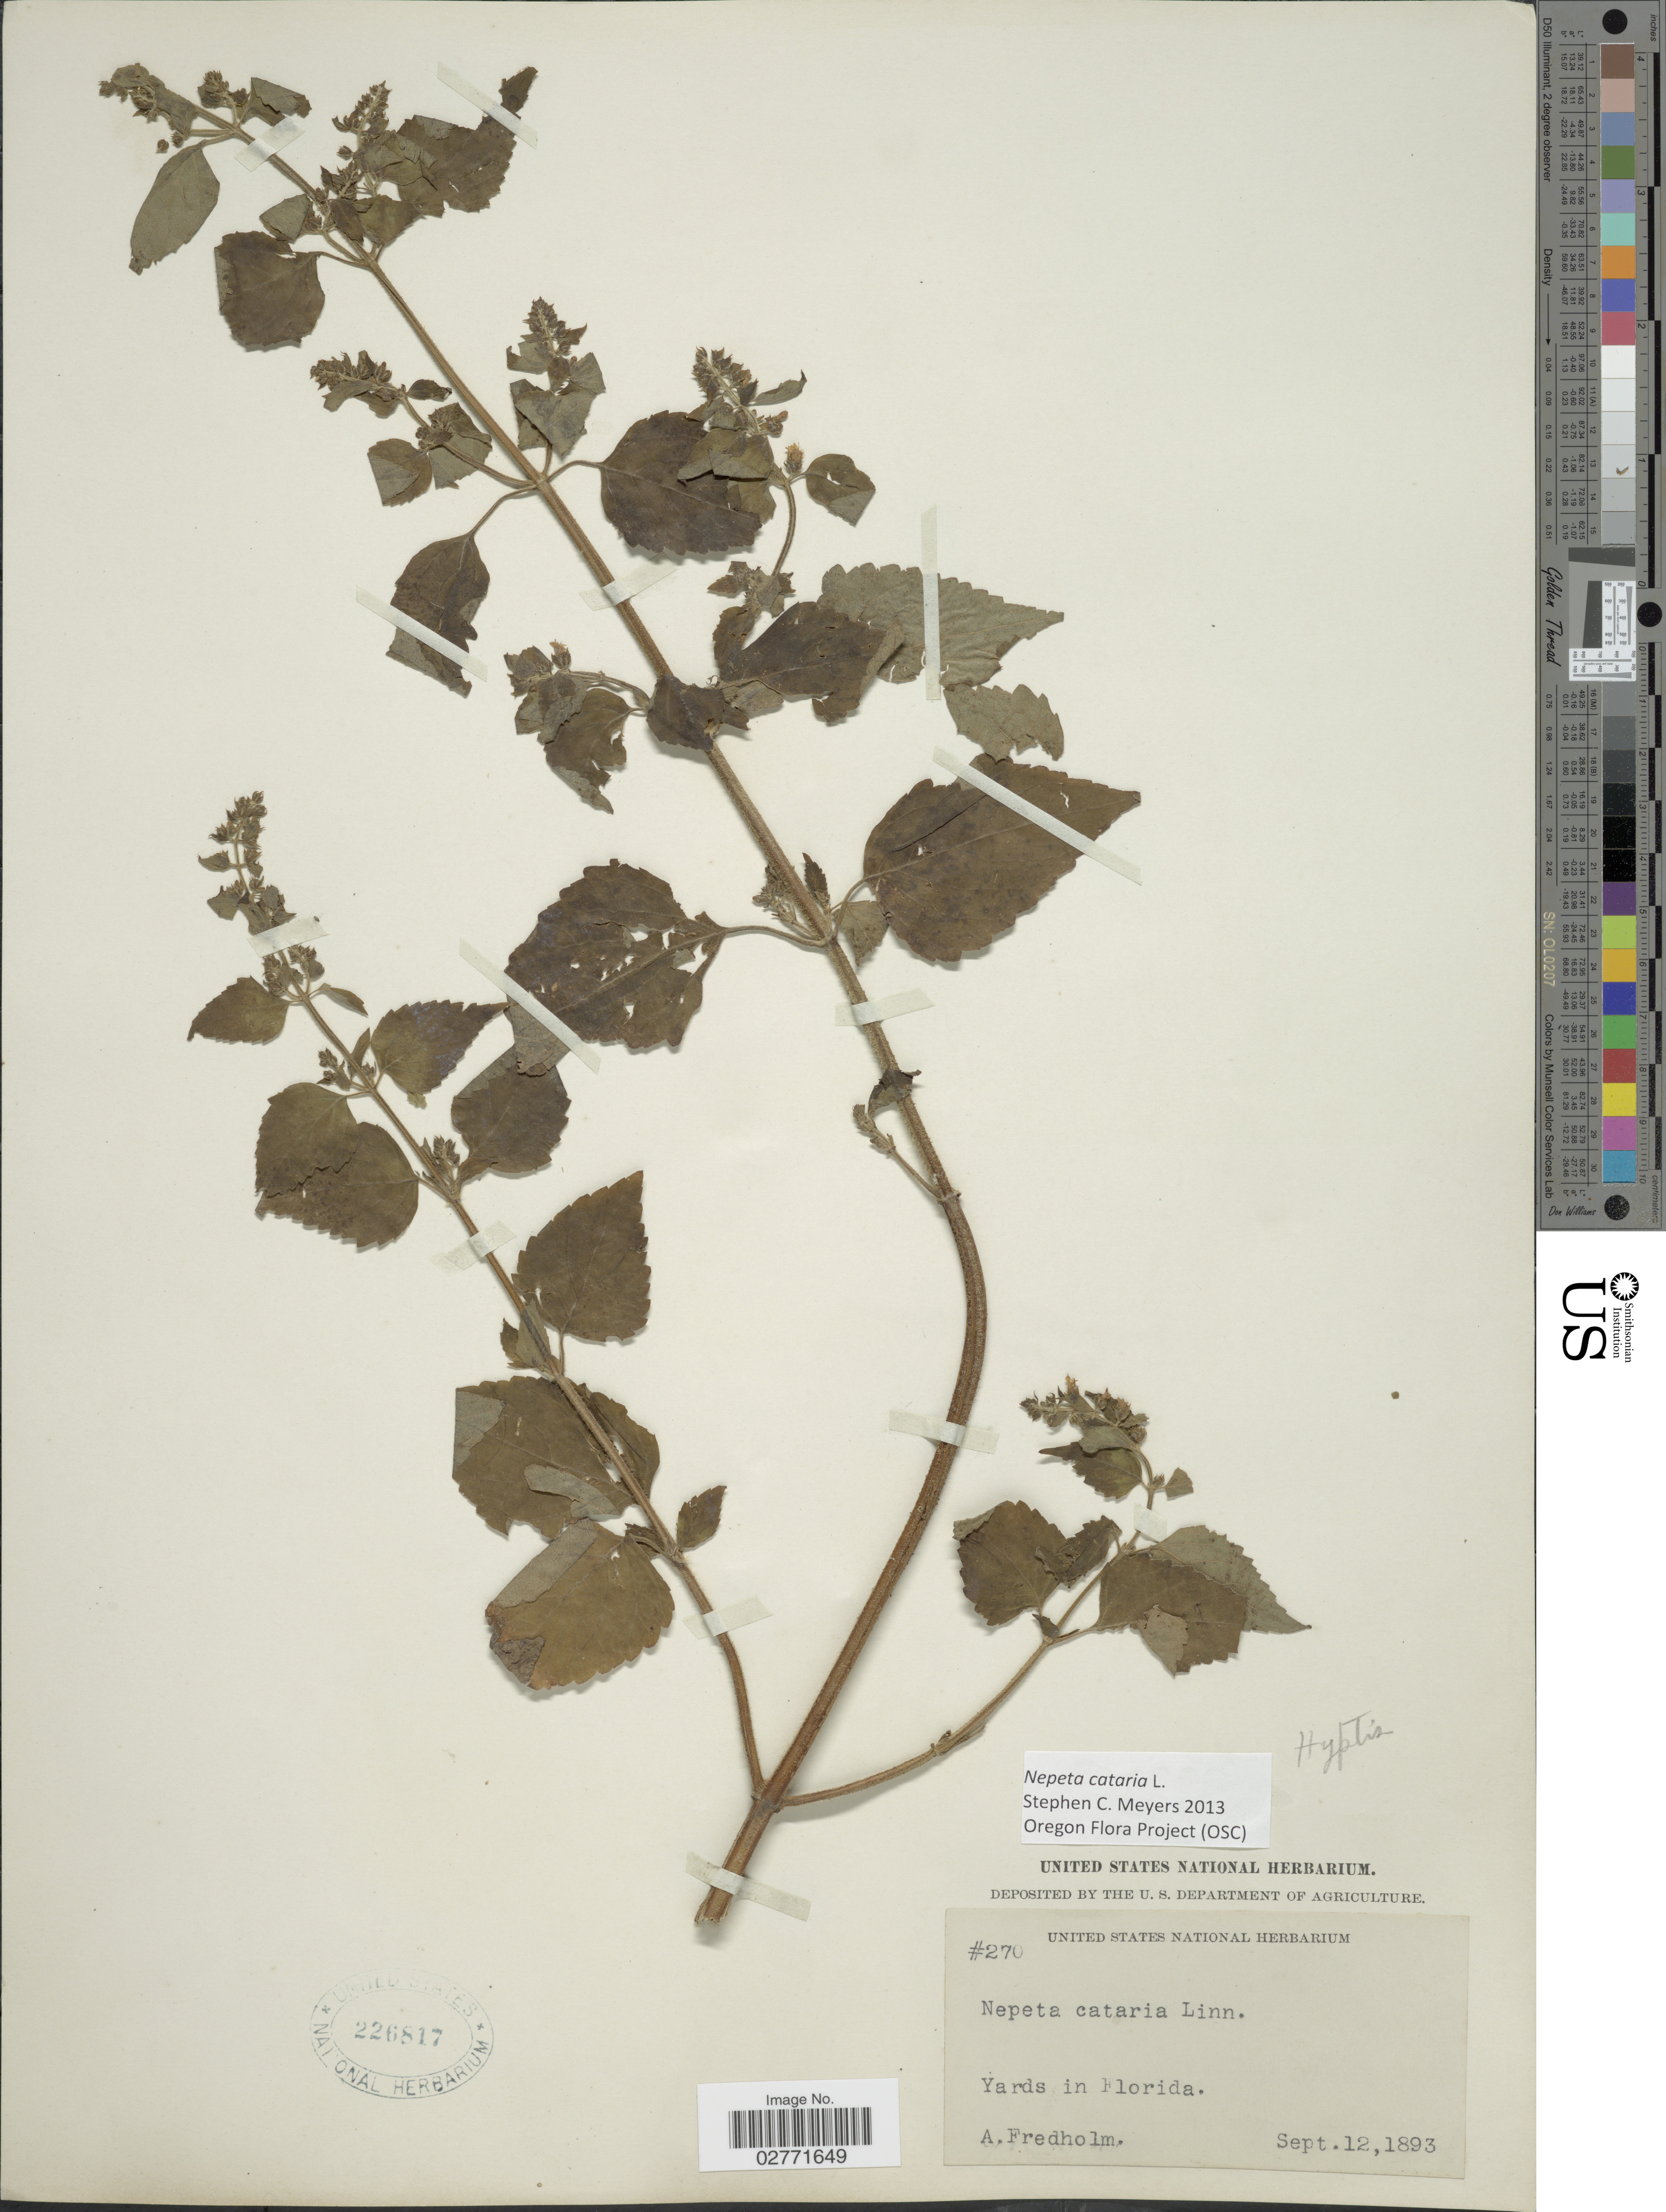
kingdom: Plantae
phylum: Tracheophyta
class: Magnoliopsida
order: Lamiales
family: Lamiaceae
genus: Nepeta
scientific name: Nepeta cataria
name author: L.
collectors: A. Fredholm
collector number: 270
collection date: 1893-09-12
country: United States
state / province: Florida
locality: Yards in Florida.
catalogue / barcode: US 226817